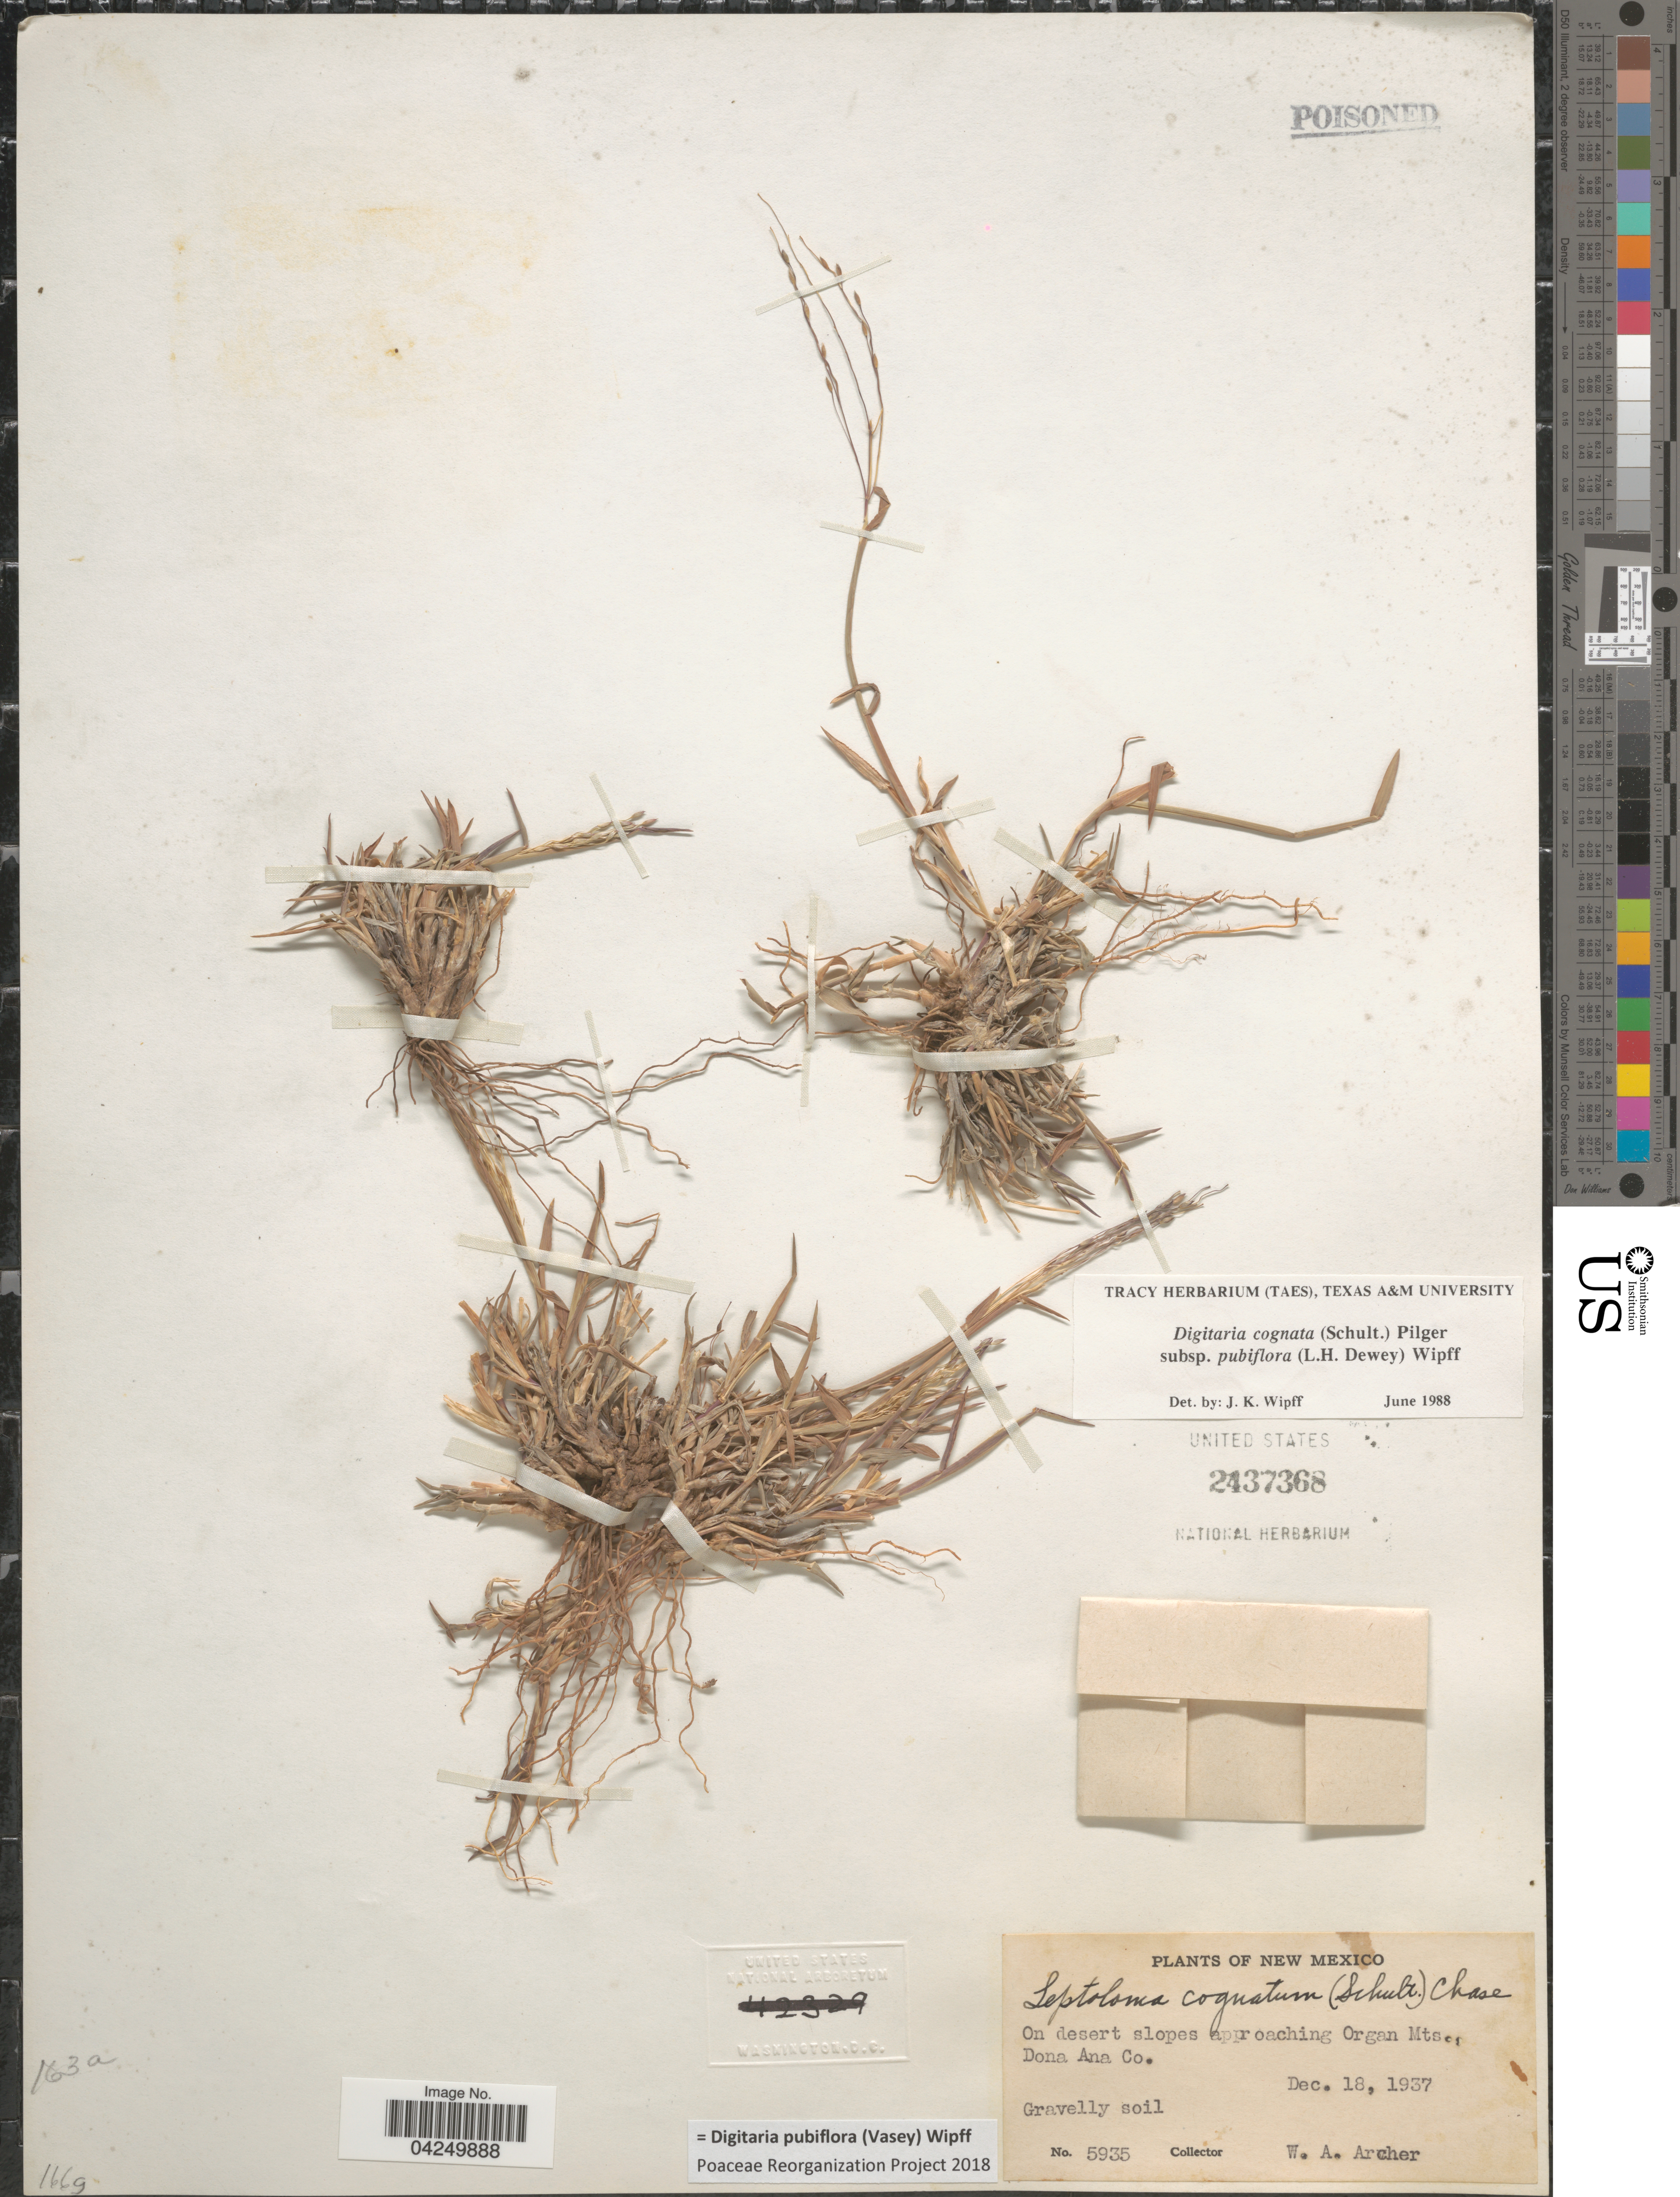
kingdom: Plantae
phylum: Tracheophyta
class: Liliopsida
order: Poales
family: Poaceae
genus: Digitaria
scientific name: Digitaria pubiflora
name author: (Vasey) Wipff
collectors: W. Archer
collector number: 5935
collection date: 1937-12-18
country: United States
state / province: New Mexico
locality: On desert slopes approaching Organ Mts., Dona Ana Co.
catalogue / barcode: US 2437368